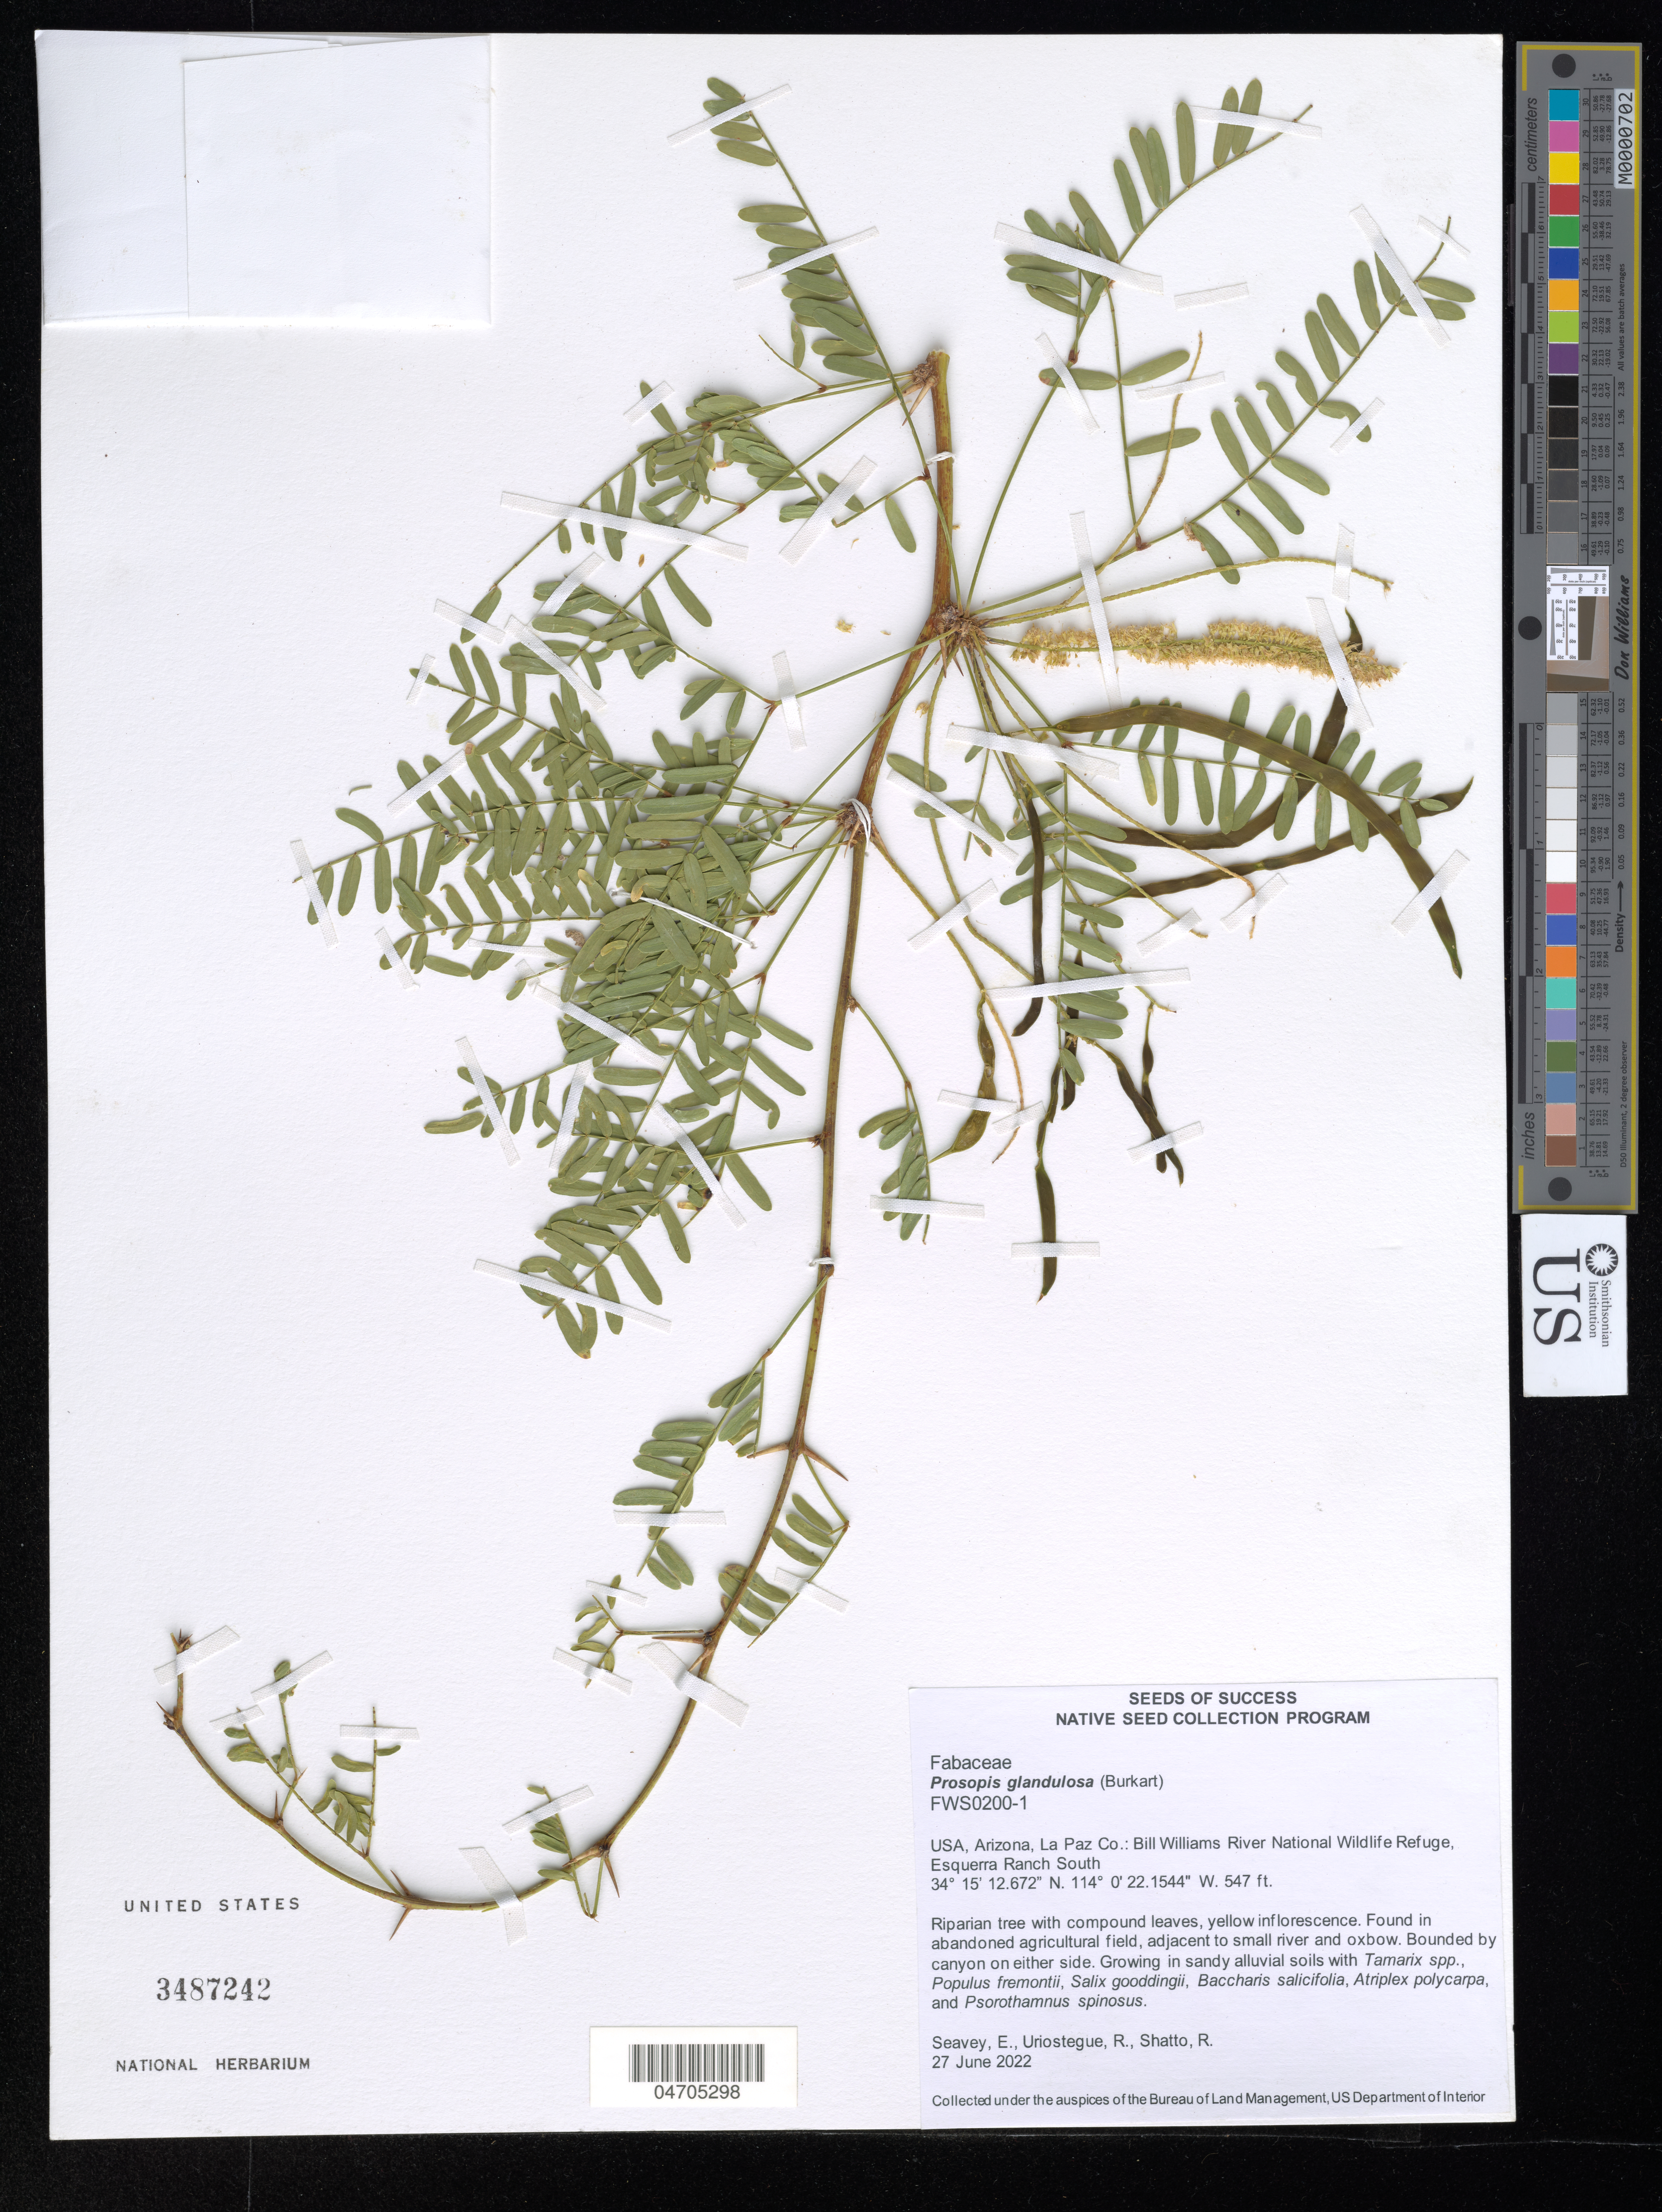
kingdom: Plantae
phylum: Tracheophyta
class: Magnoliopsida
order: Fabales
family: Fabaceae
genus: Prosopis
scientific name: Prosopis glandulosa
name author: Torr.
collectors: E. Seavey, R. Uriostegue & R. Shatto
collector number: FWS0200-1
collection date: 2022-06-27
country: United States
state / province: Arizona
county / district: La Paz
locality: La Paz Co.: Bill Williams River National Wildlife Refuge, Esquerra Ranch South.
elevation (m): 167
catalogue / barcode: US 3487242